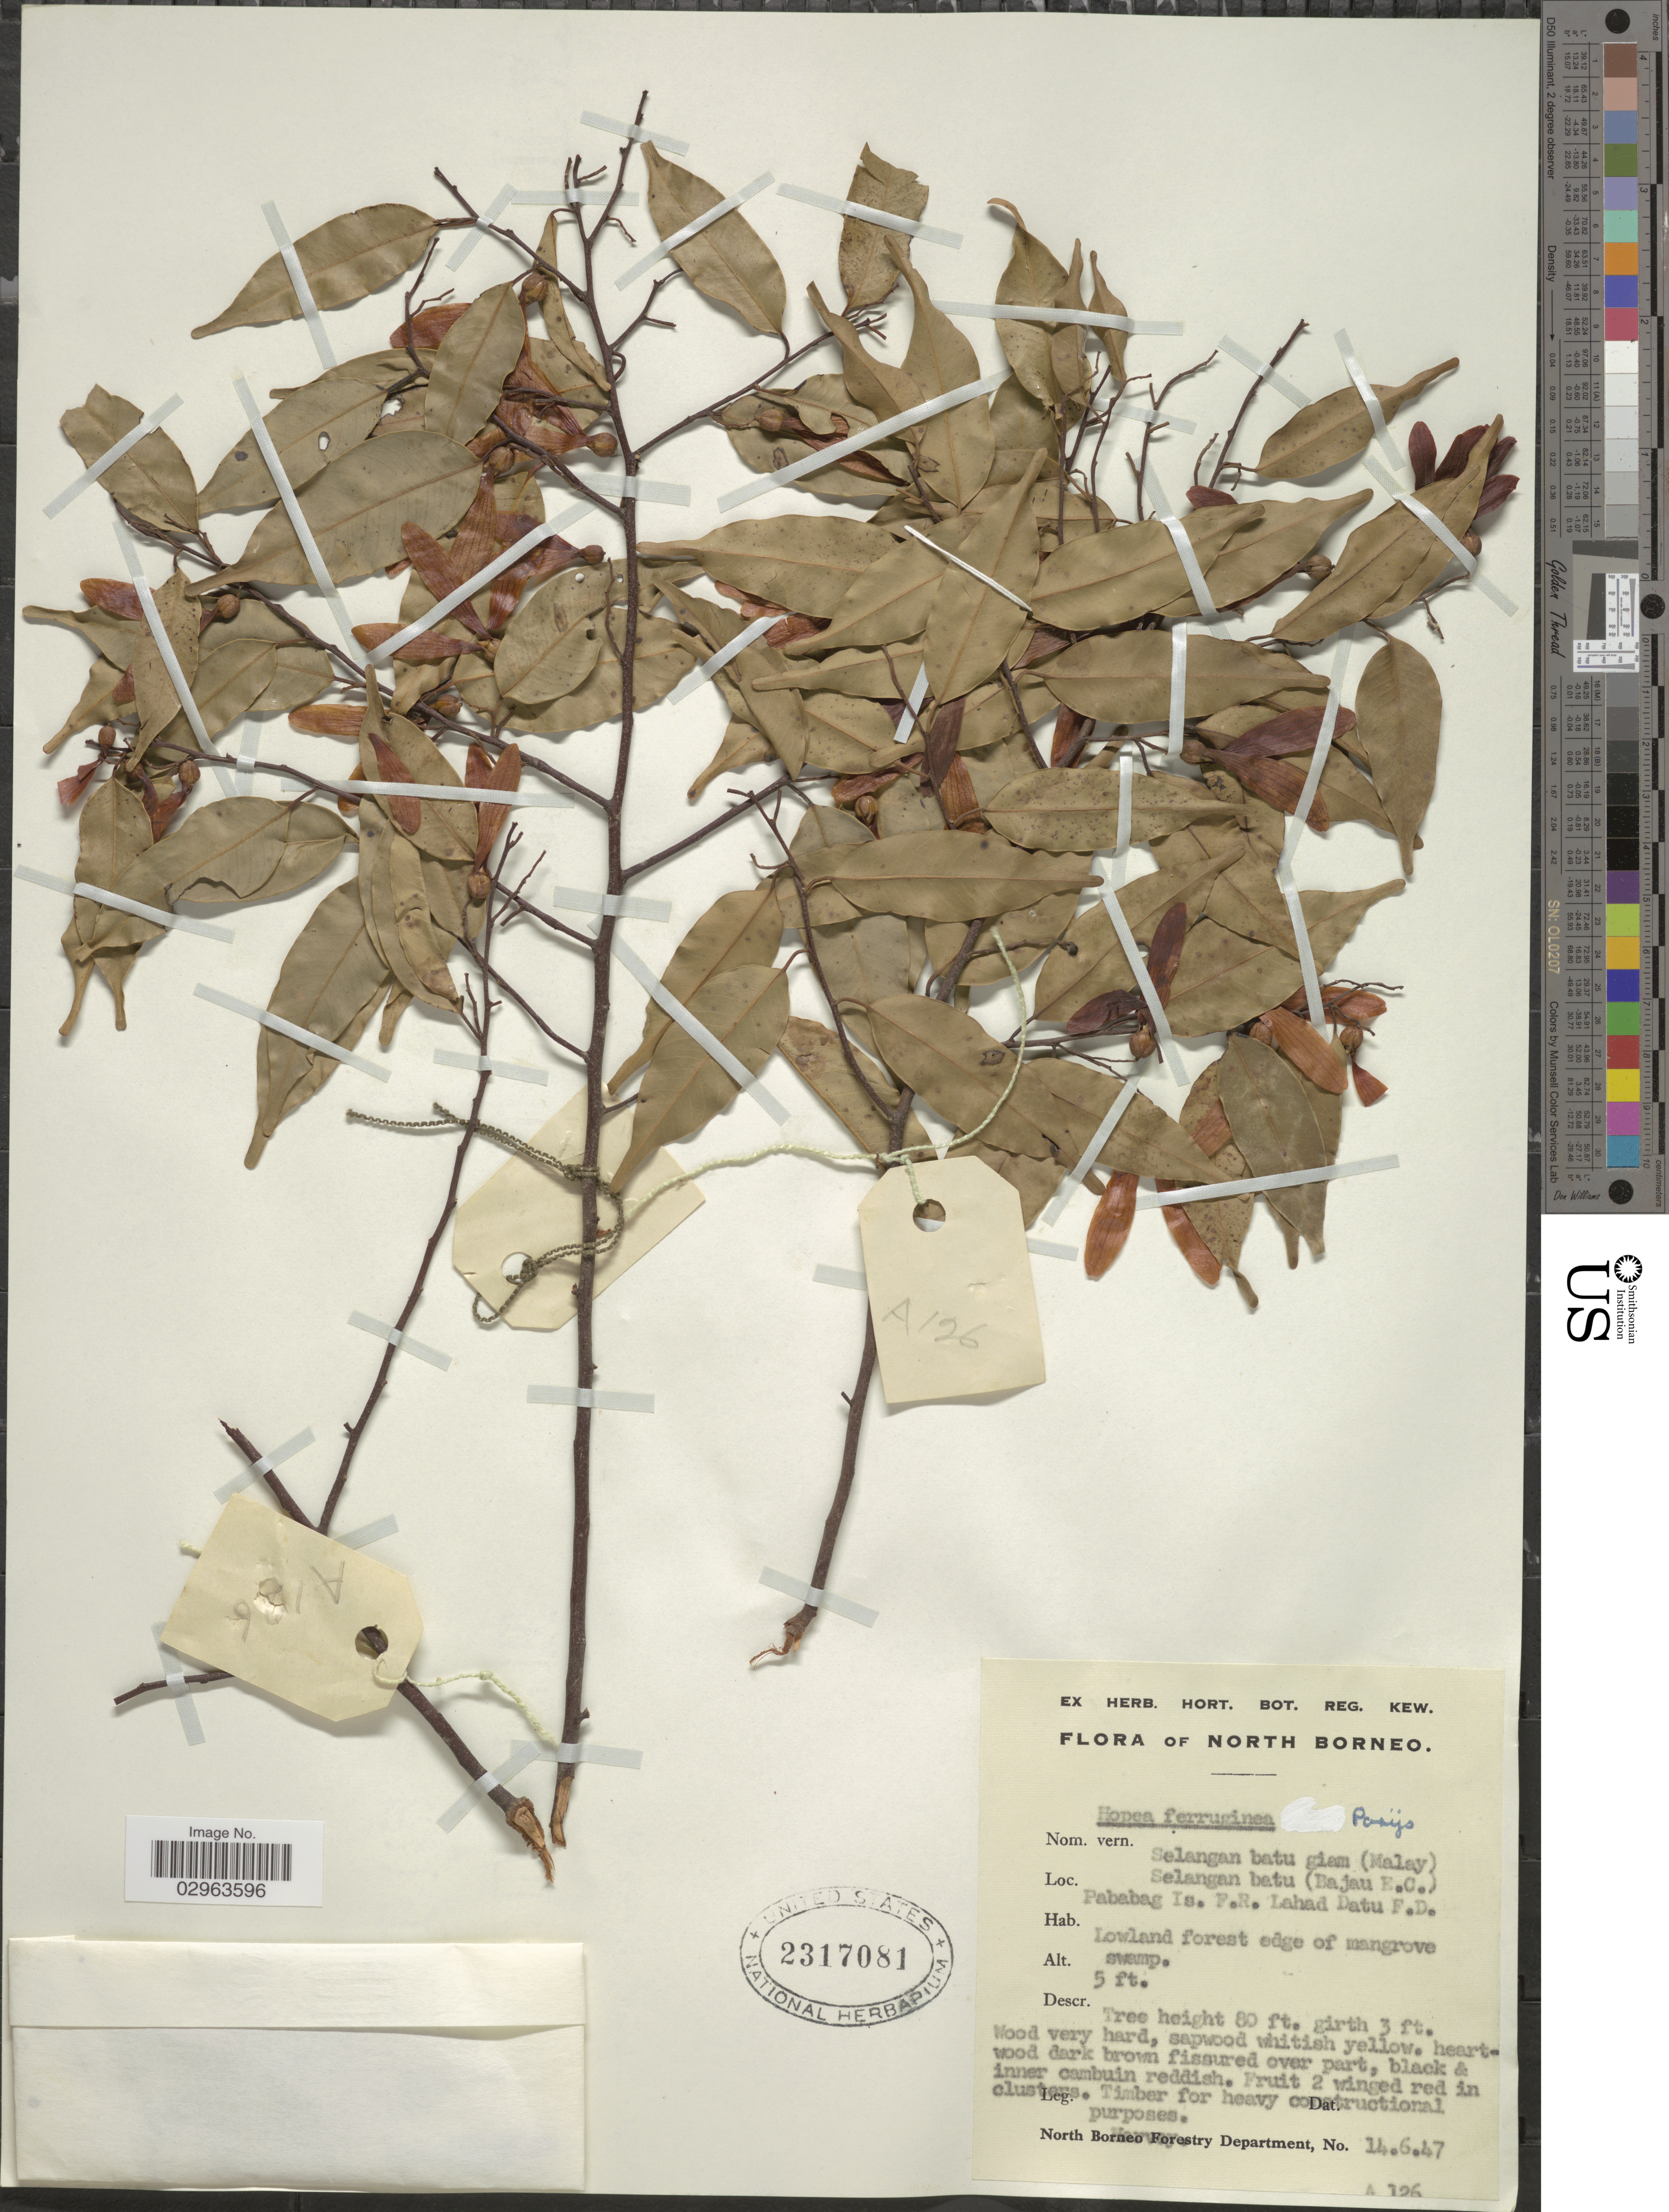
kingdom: Plantae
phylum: Tracheophyta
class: Magnoliopsida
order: Malvales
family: Dipterocarpaceae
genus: Hopea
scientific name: Hopea ferruginea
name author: Parijs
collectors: -. Harvey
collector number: A126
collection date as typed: Transcribed d/m/y: 14/6/47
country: Malaysia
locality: North Borneo. Pababag Is. F.R. Lahad Datu F.D.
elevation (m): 2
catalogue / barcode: US 2317081